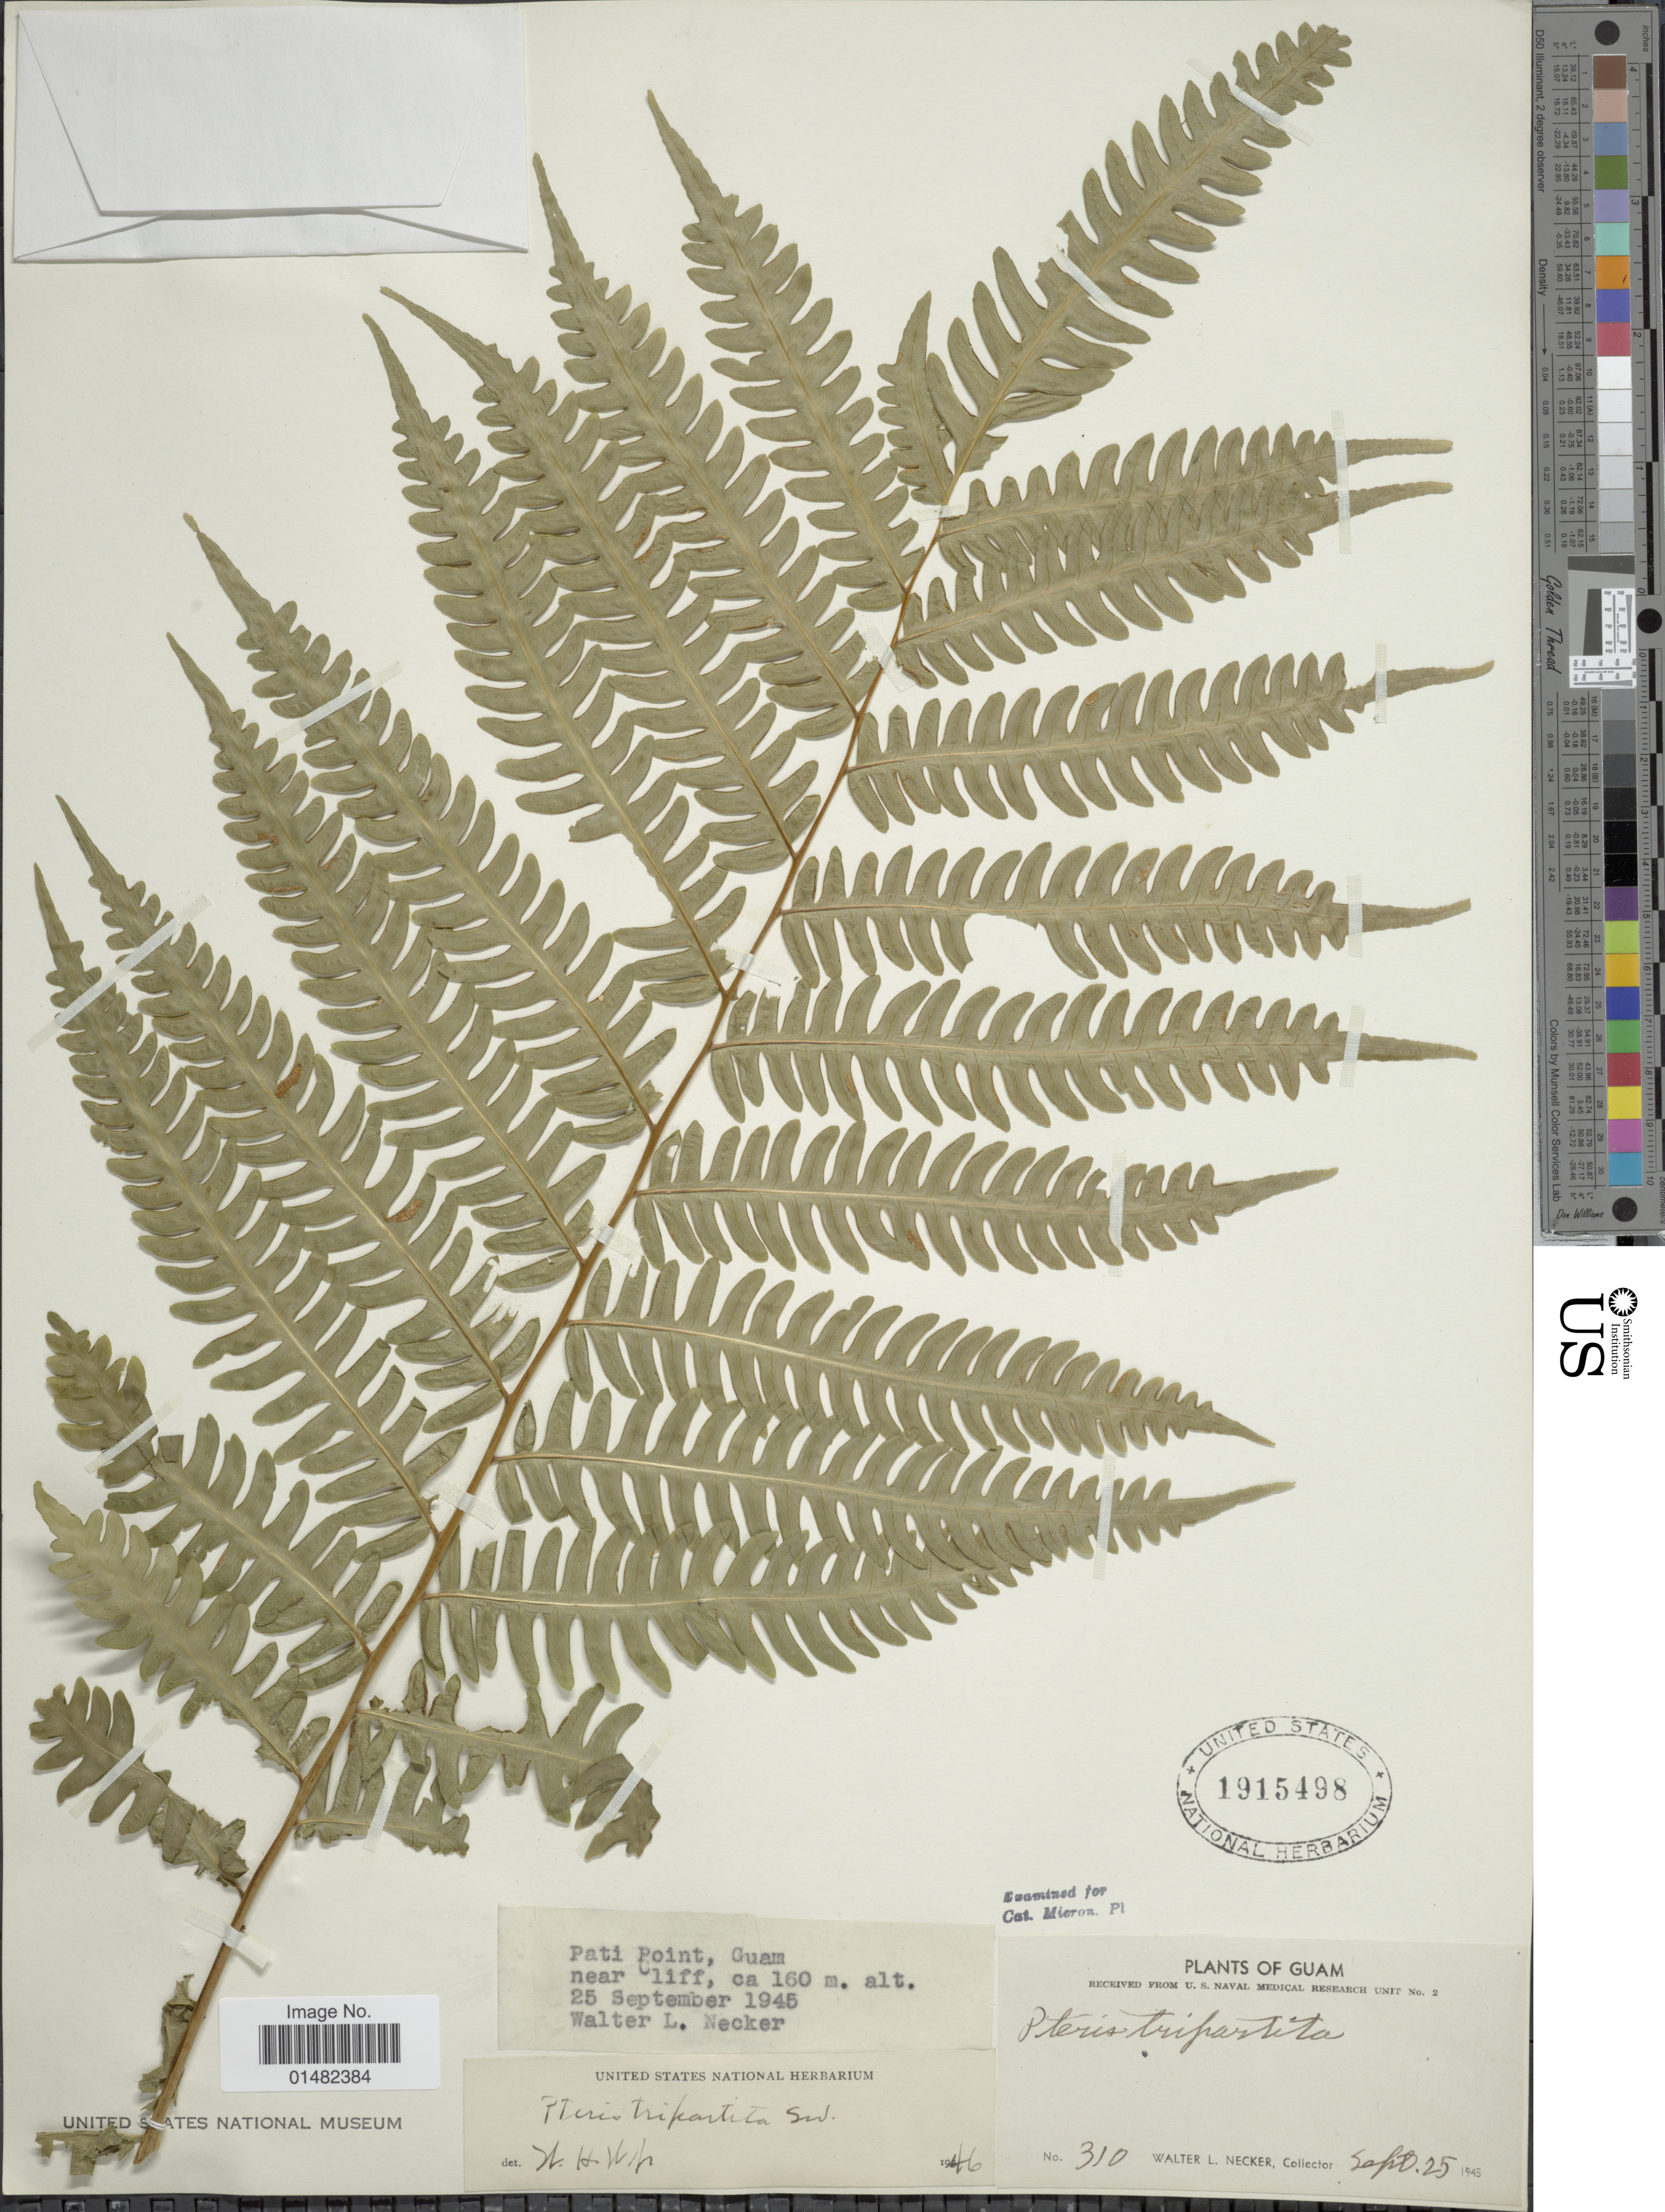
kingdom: Plantae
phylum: Tracheophyta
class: Polypodiopsida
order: Polypodiales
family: Pteridaceae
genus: Pteris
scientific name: Pteris tripartita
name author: Sw.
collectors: W. L. Necker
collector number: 310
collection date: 1945-09-25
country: Guam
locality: Pati Point, near Cliff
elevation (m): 160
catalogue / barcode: US 1915498